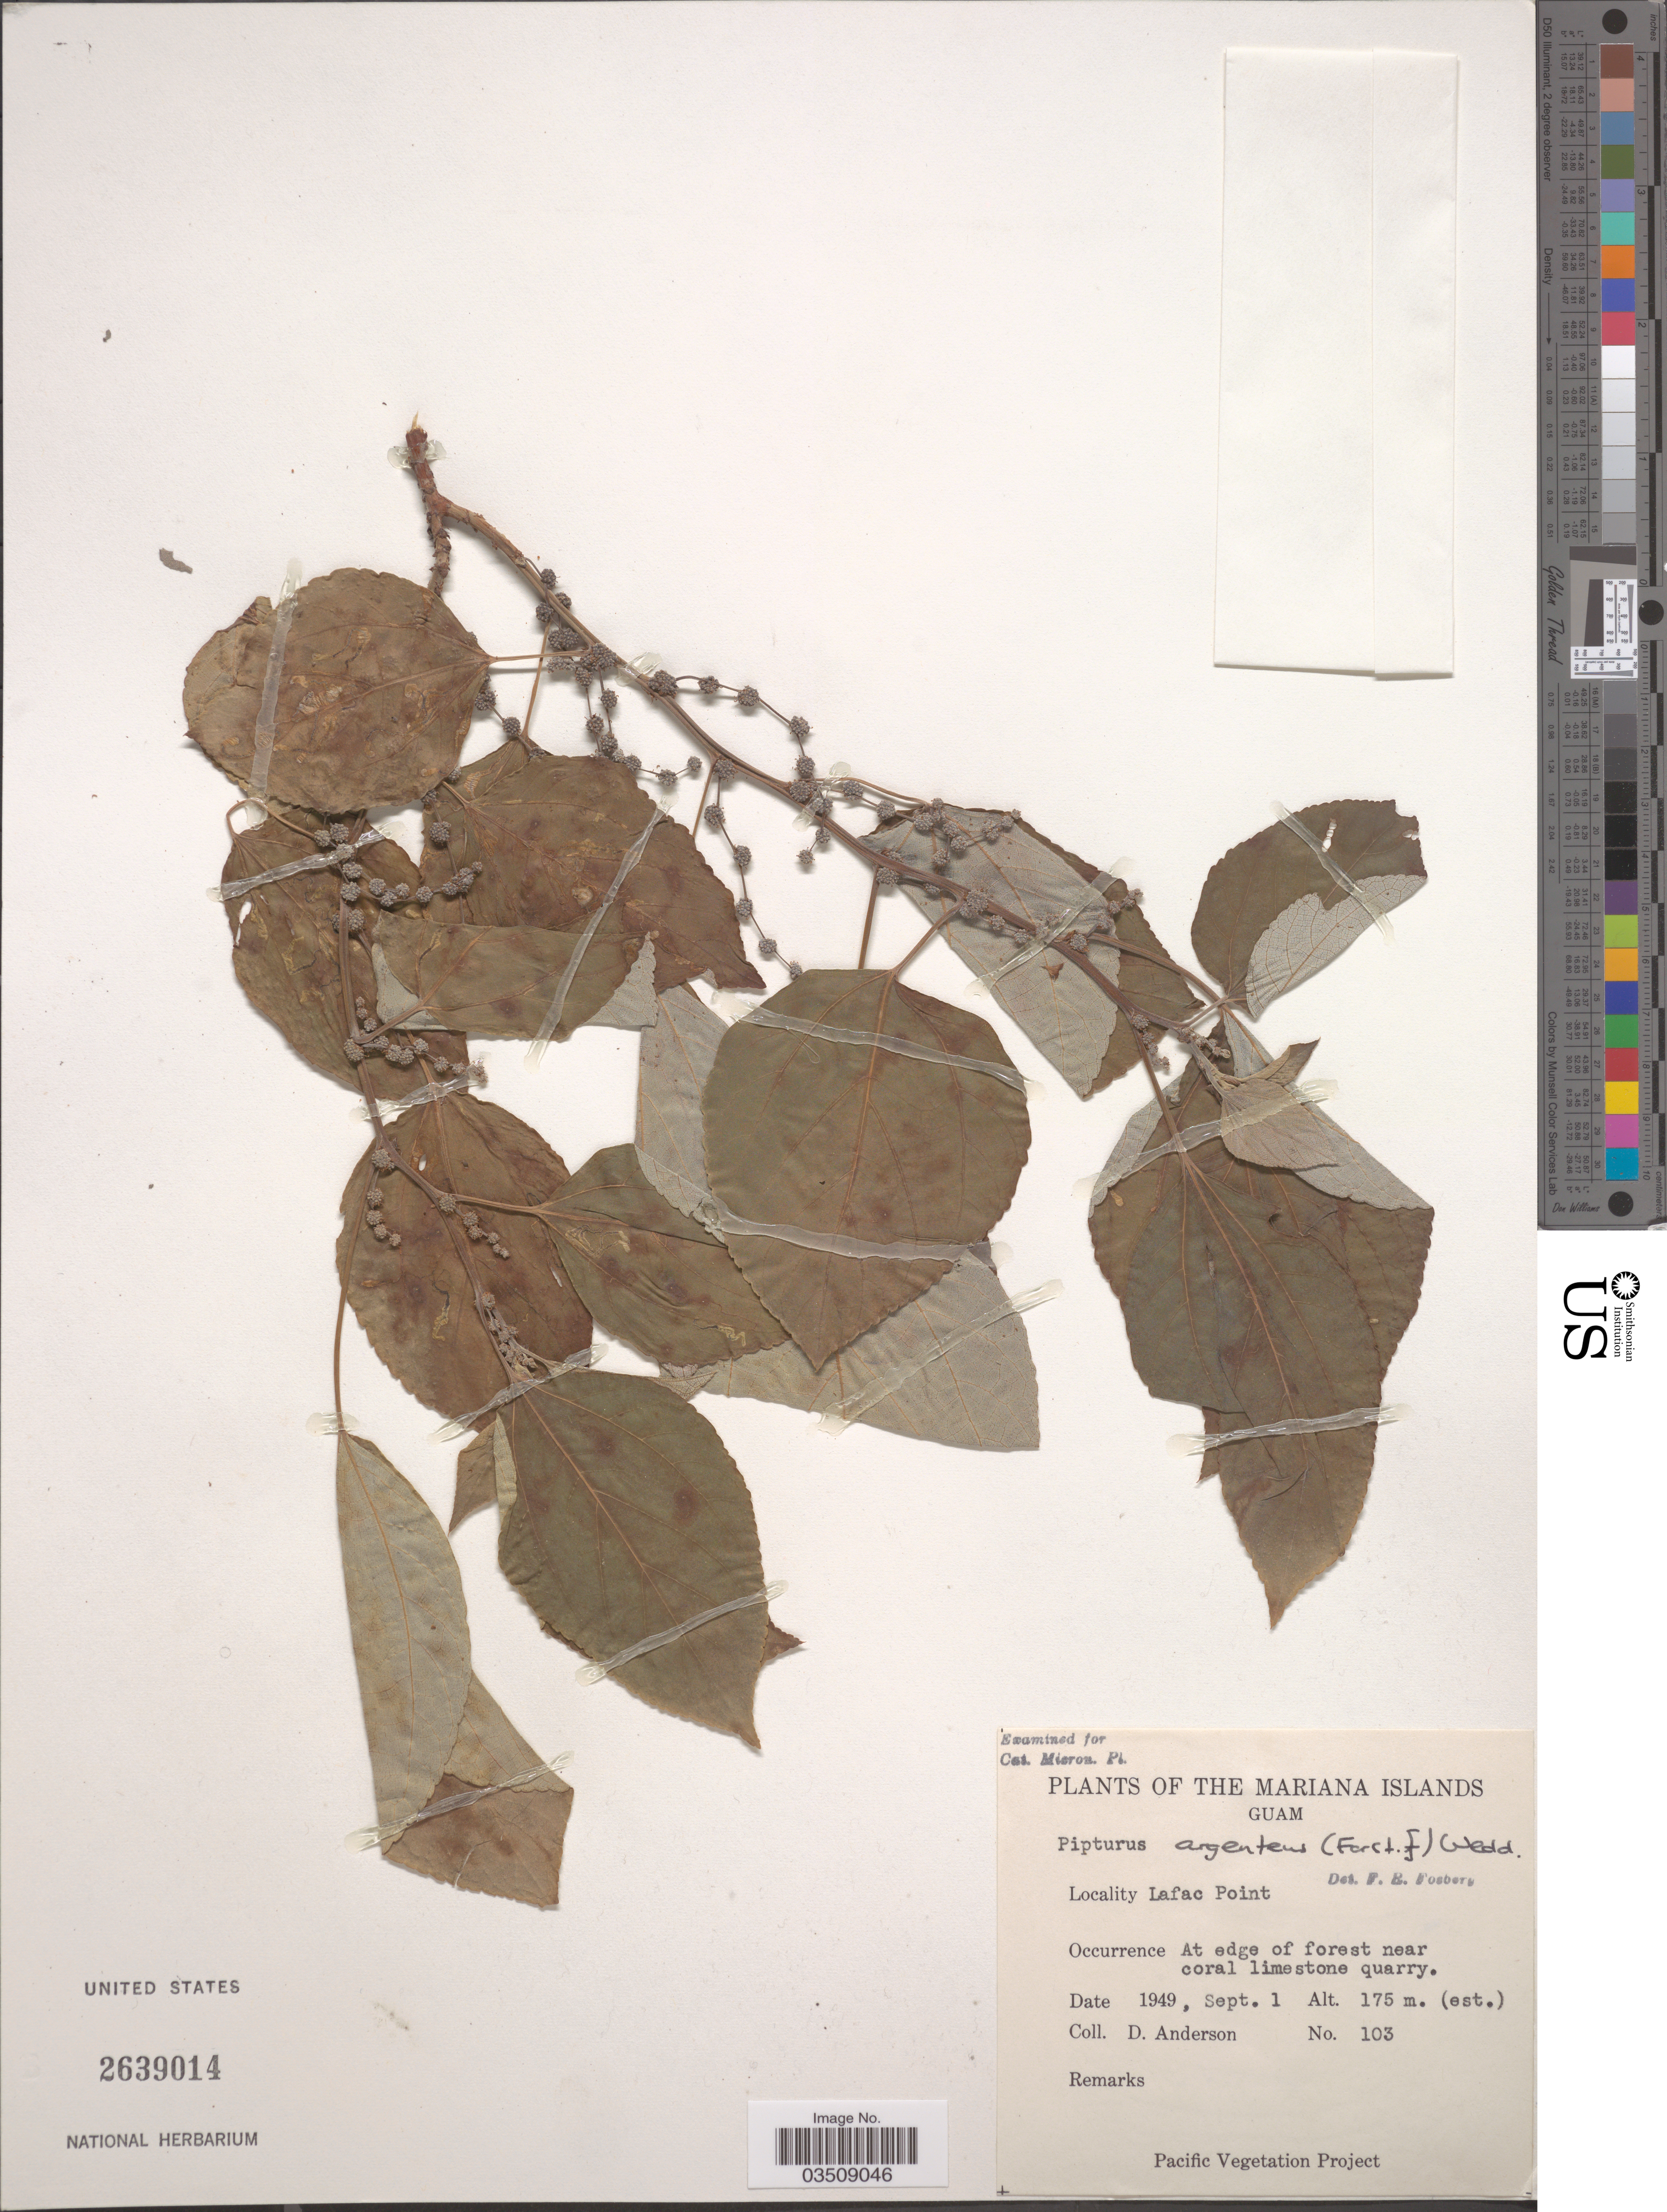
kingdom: Plantae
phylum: Tracheophyta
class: Magnoliopsida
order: Rosales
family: Urticaceae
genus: Pipturus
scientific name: Pipturus argenteus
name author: (G. Forst.) Wedd.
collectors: D. Anderson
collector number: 103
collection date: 1949-09-01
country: Guam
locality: Mariana Islands. Lafac Point.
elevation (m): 175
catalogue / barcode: US 2639014